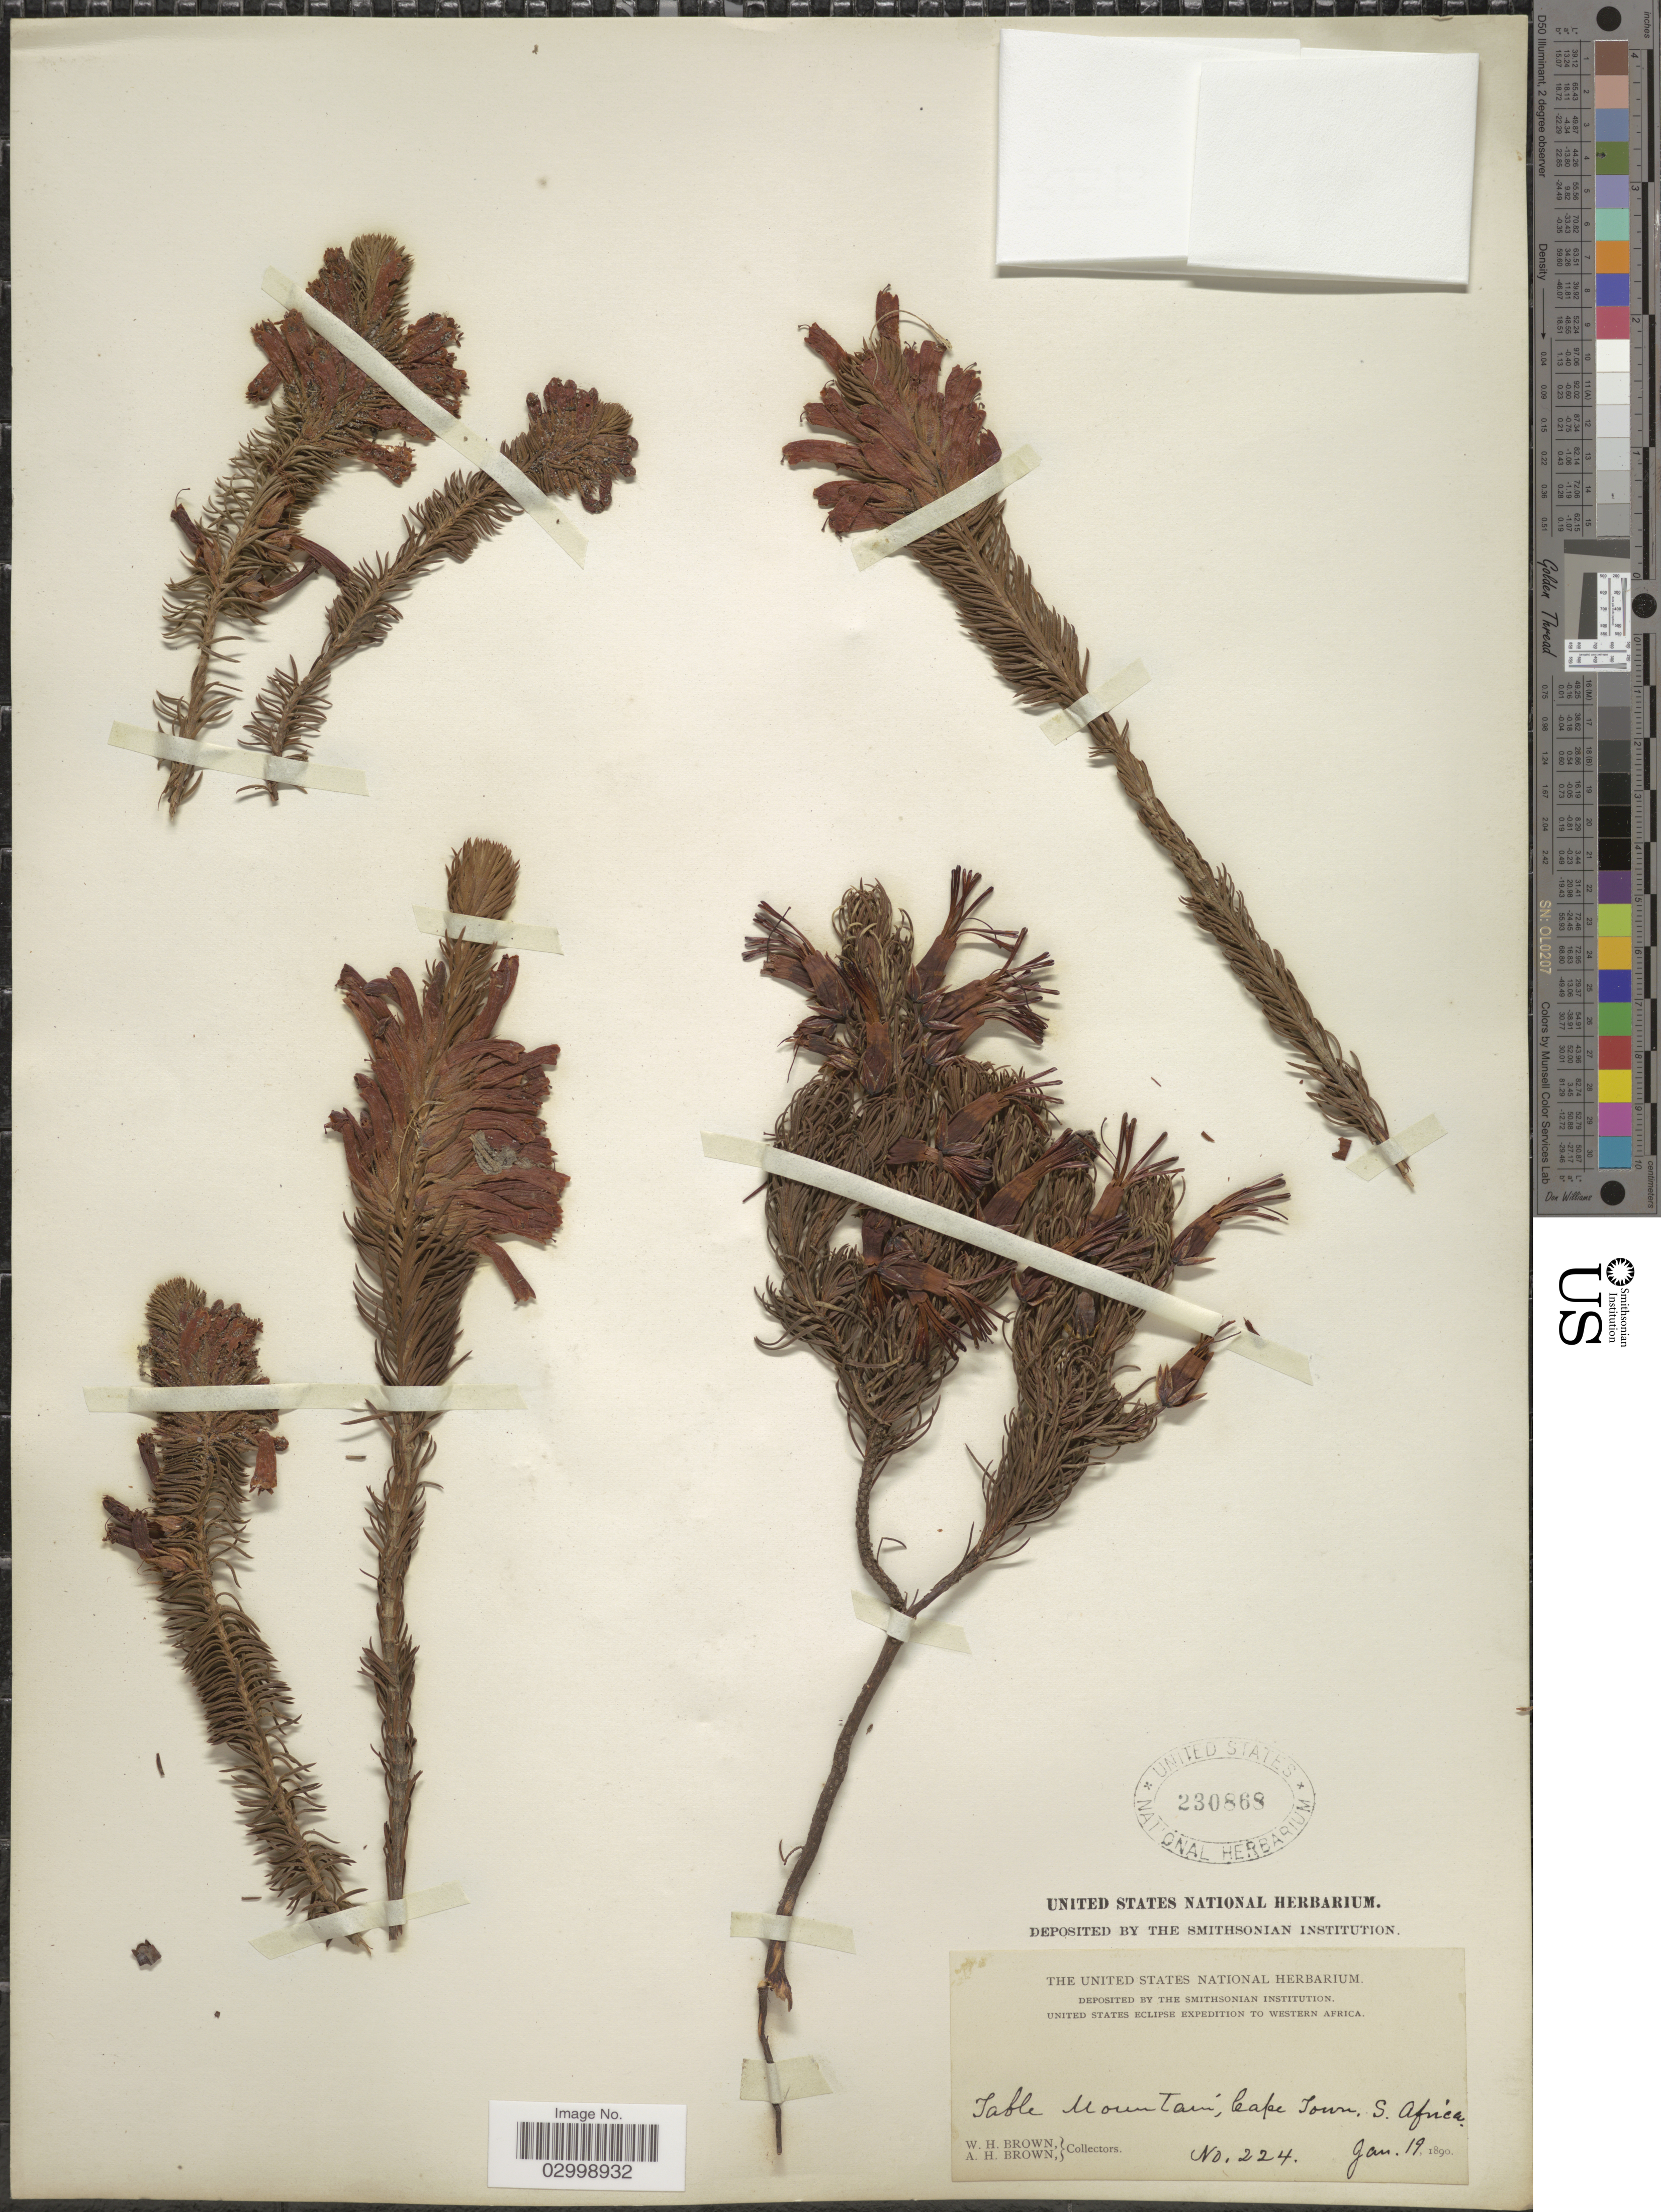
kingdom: Plantae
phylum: Tracheophyta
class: Magnoliopsida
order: Ericales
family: Ericaceae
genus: Erica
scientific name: Erica sp.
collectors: W. H. Brown & A. H. Brown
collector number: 224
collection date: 1890-01-19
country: South Africa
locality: Western Africa, Table Mountain, Cape Town, S. Africa.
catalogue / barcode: US 230868